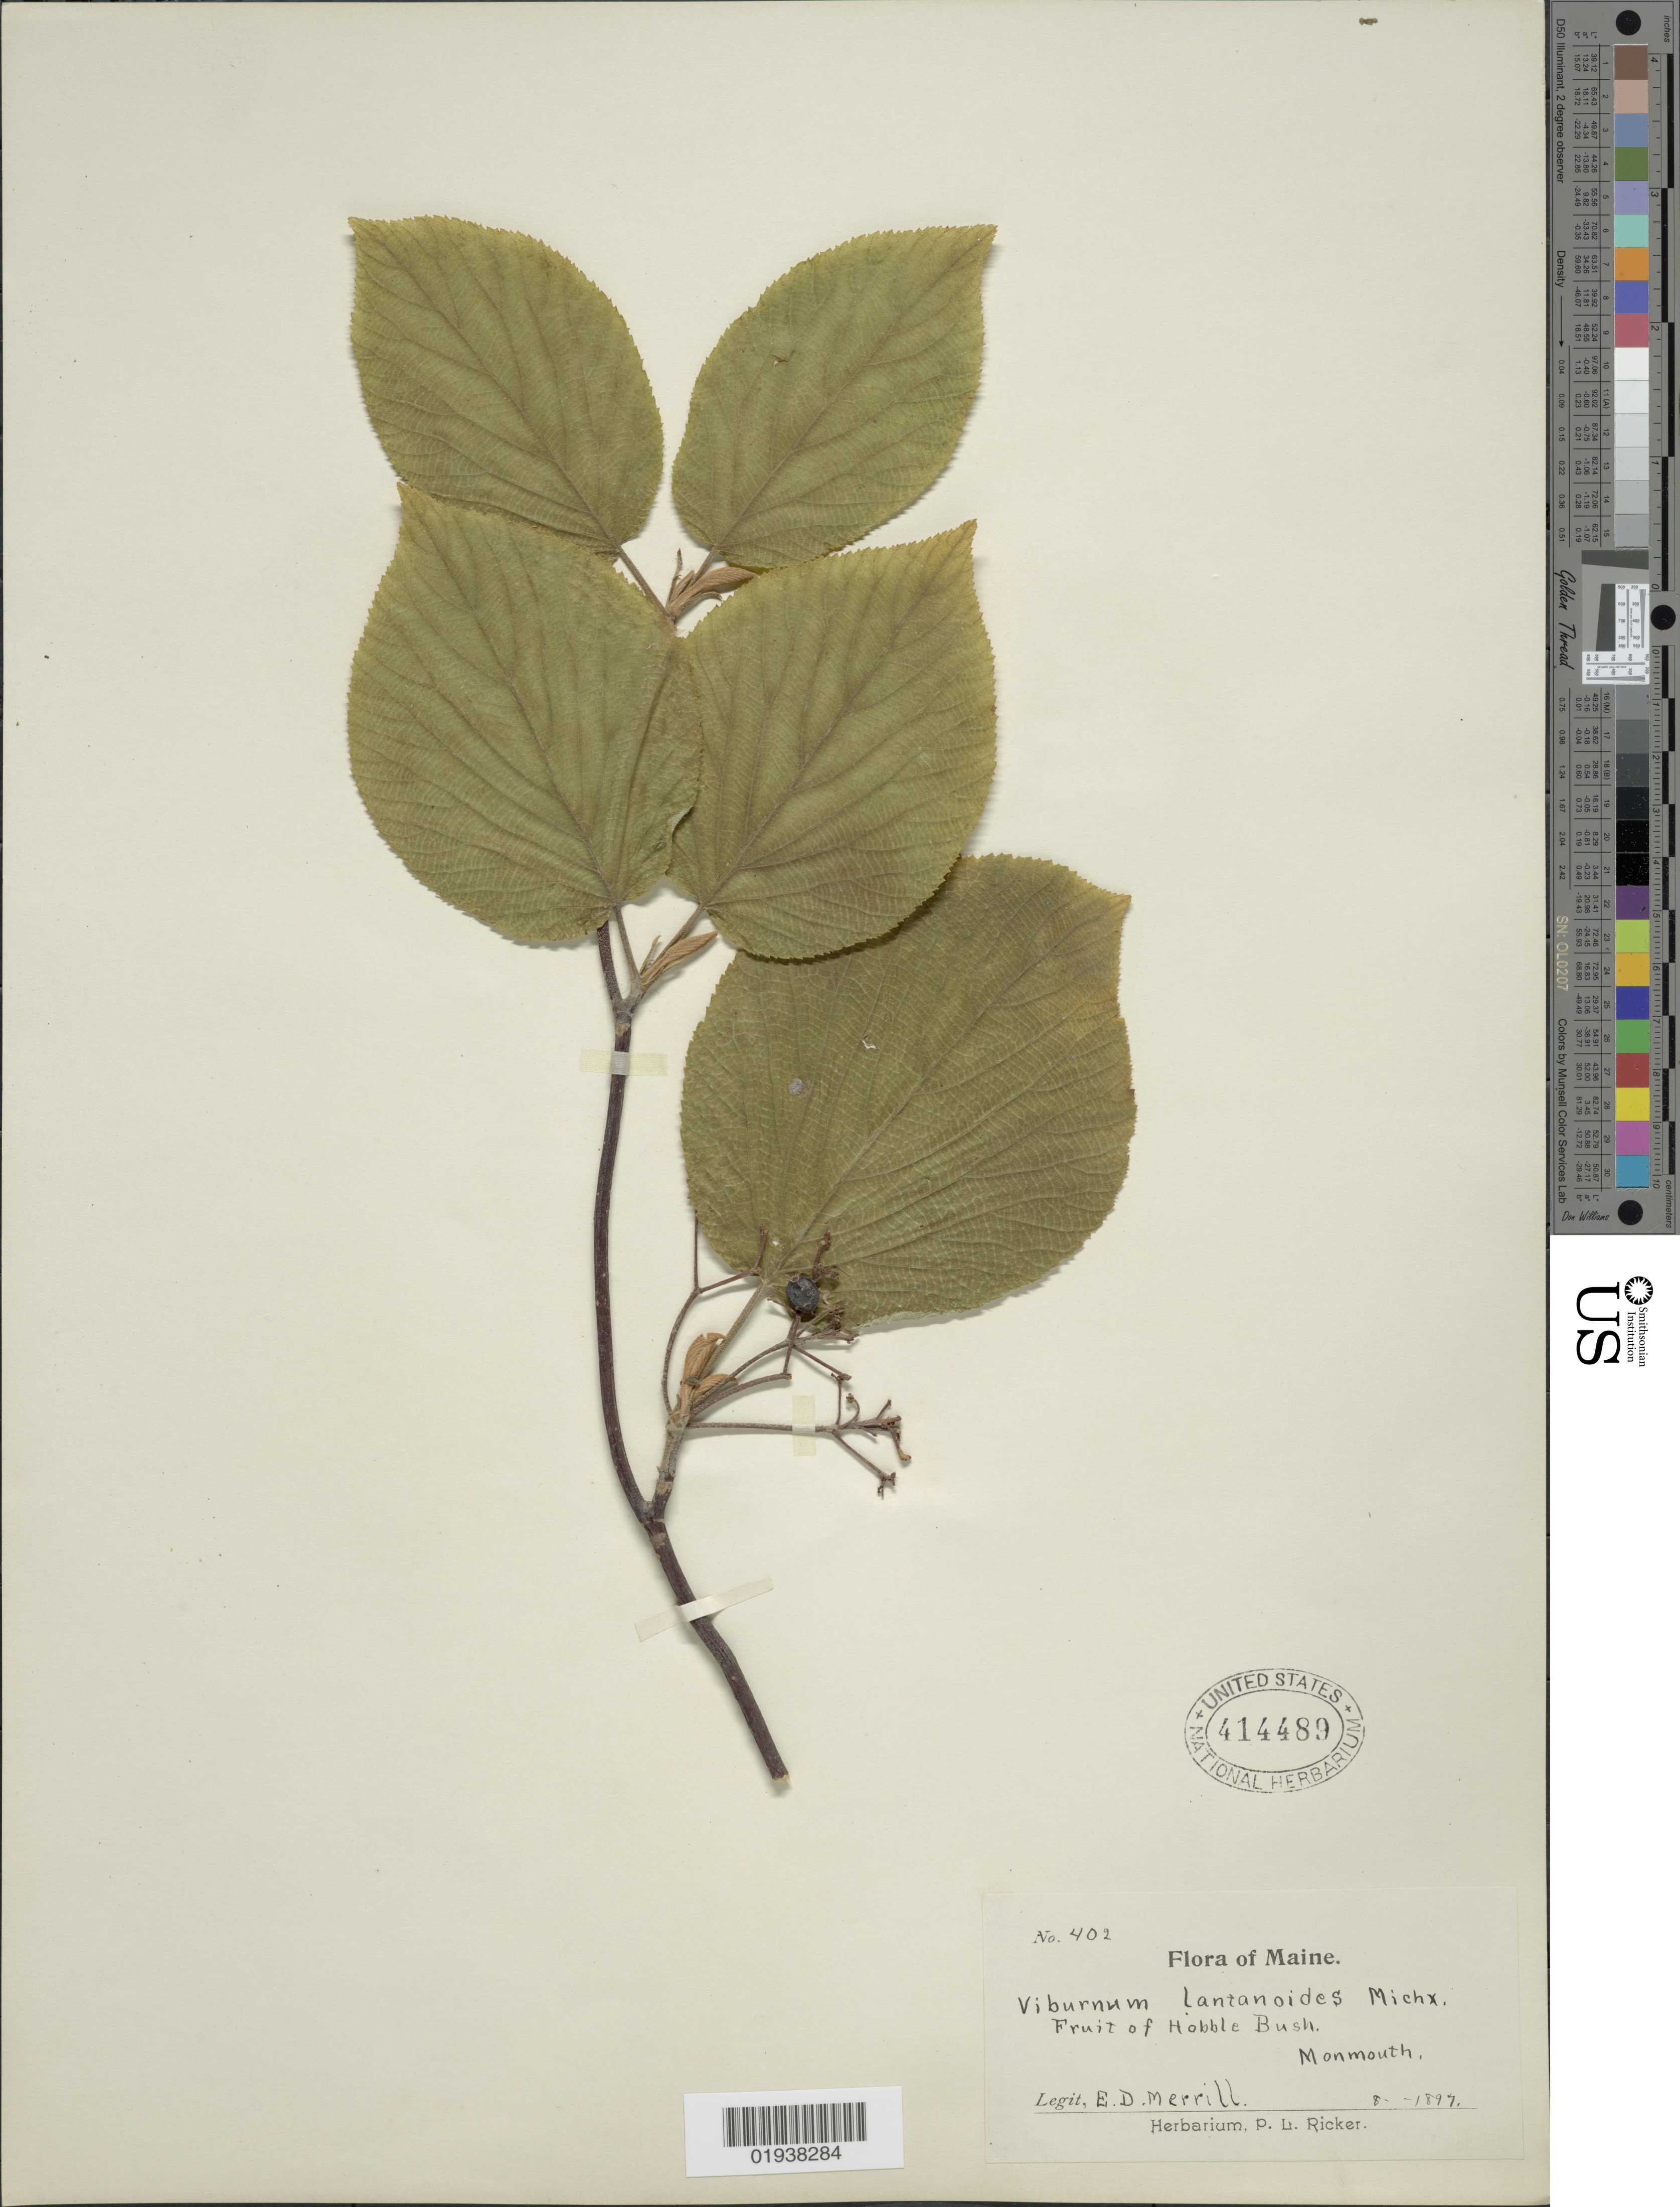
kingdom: Plantae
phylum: Tracheophyta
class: Magnoliopsida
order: Dipsacales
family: Viburnaceae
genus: Viburnum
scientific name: Viburnum alnifolium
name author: Marshall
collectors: E. D. Merrill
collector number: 402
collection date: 1897-08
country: United States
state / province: Maine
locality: Monmouth.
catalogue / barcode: US 414489